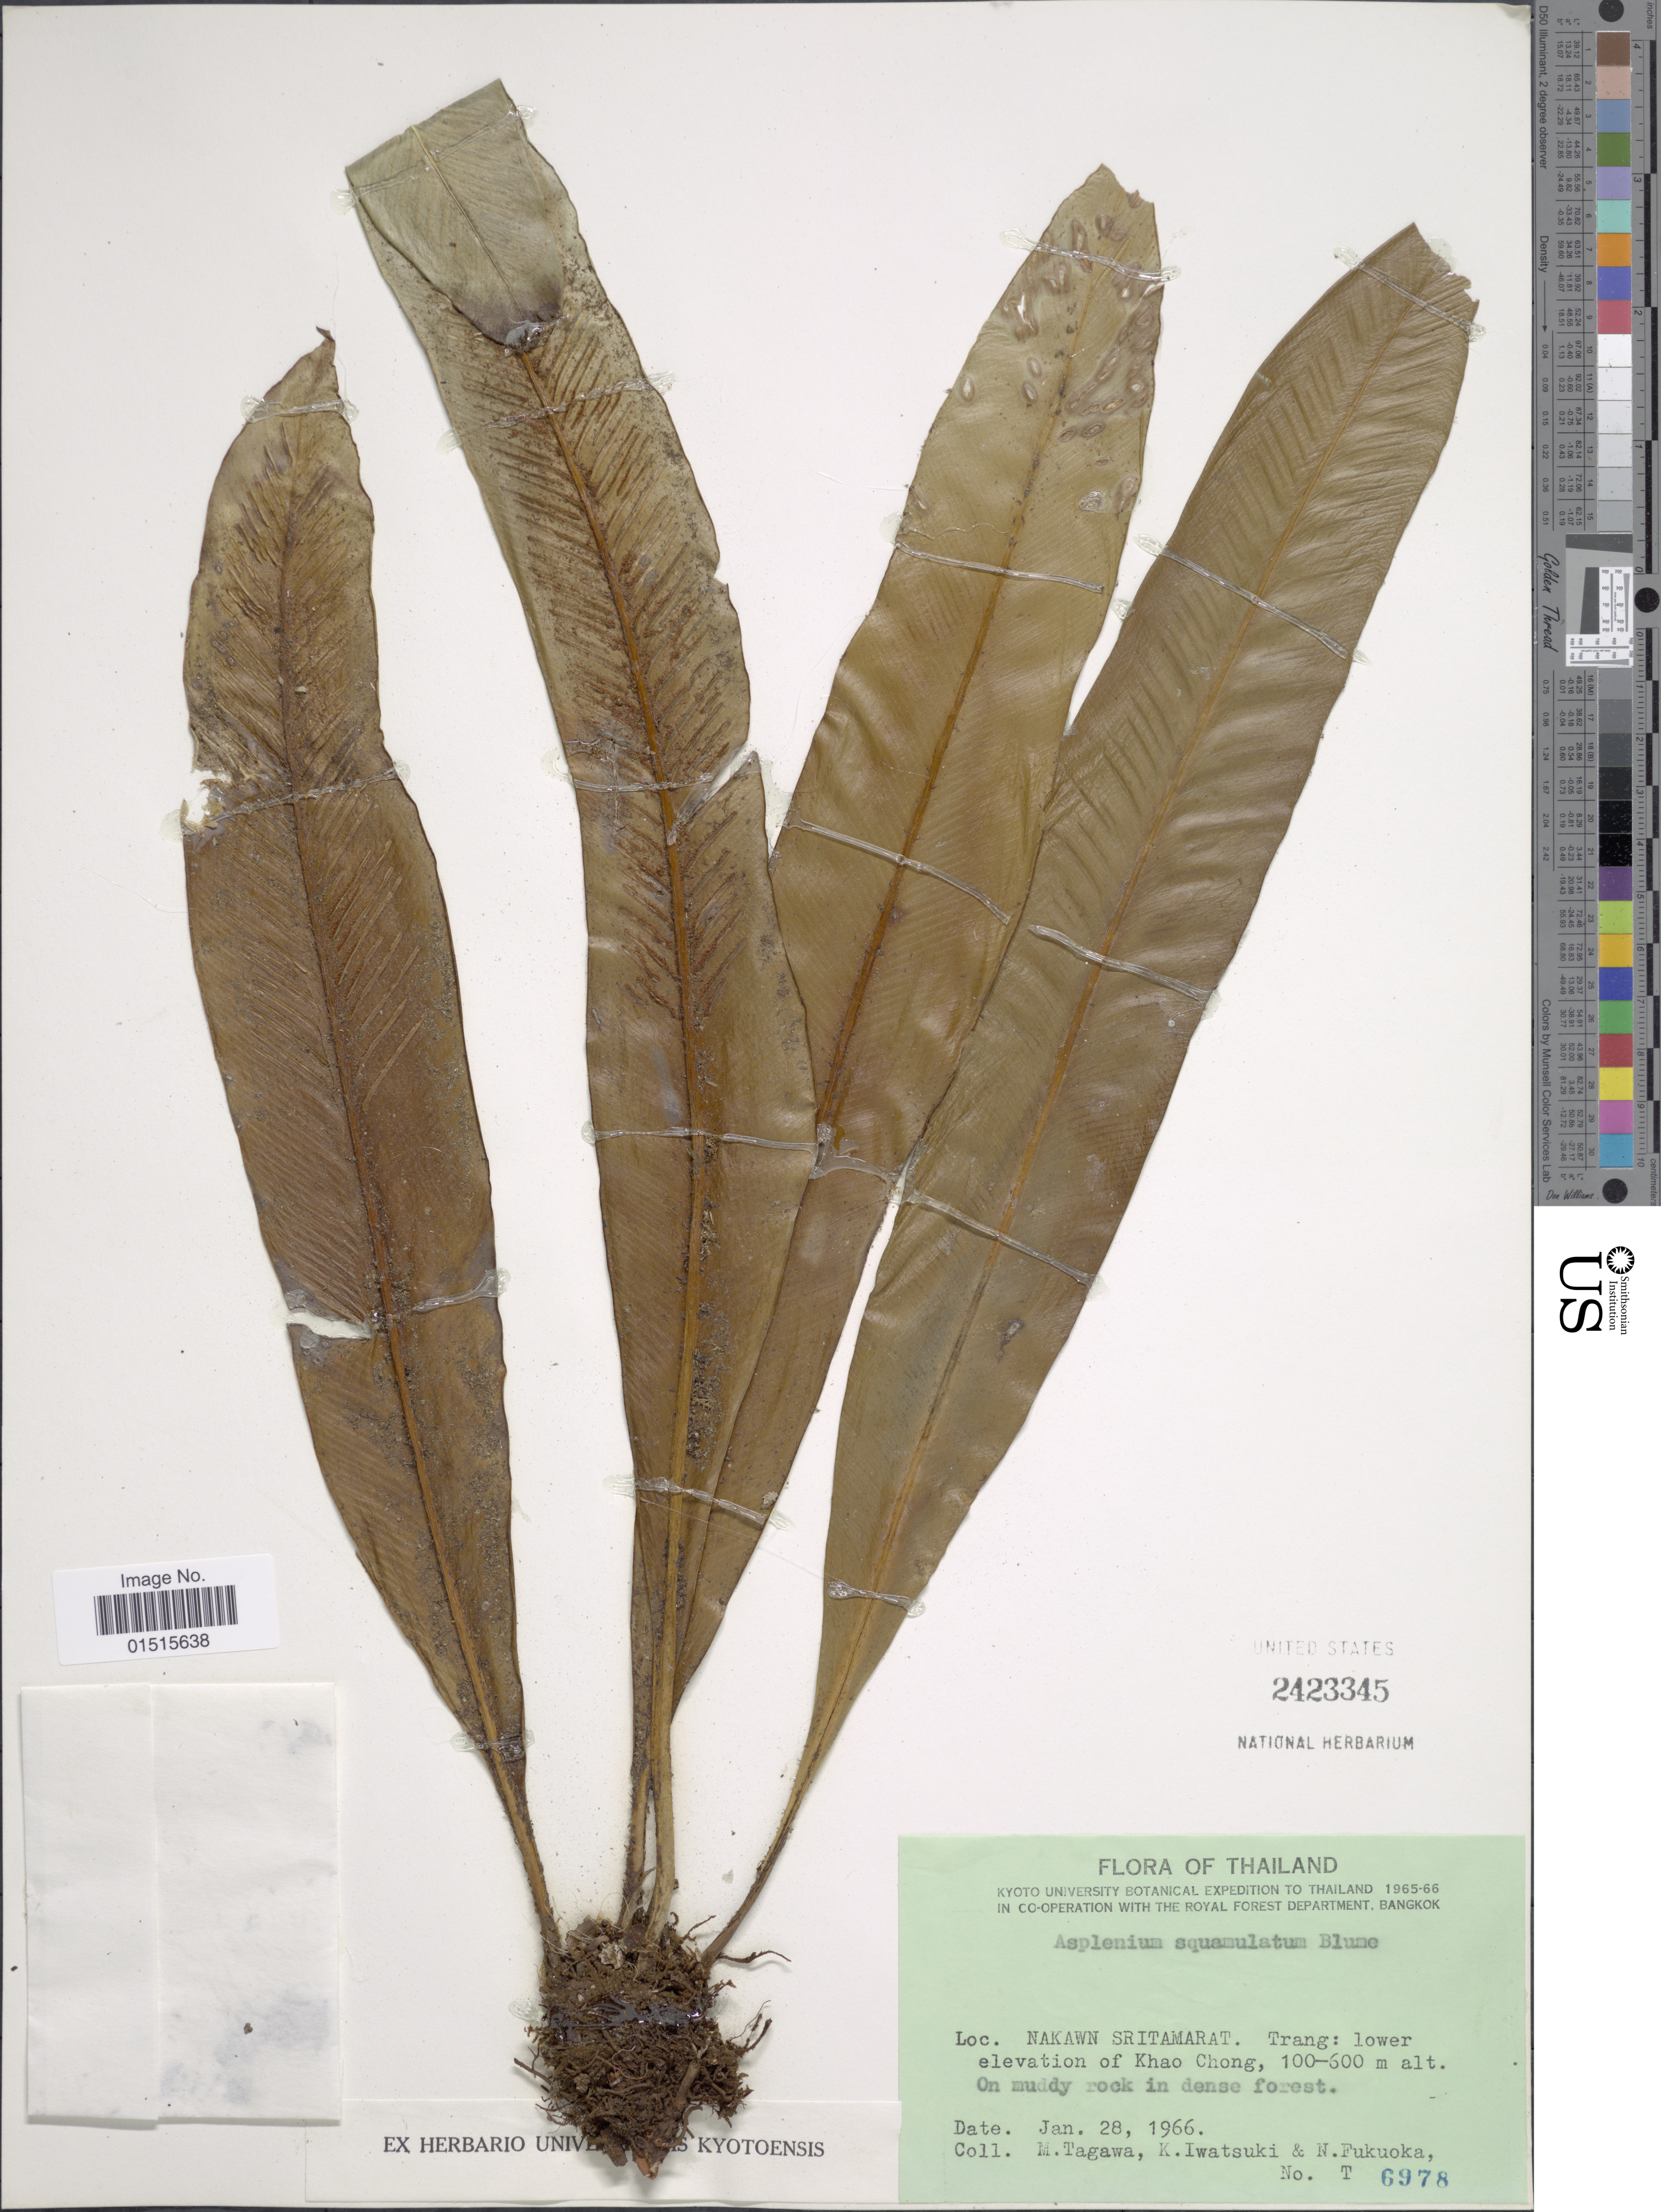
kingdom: Plantae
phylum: Tracheophyta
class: Polypodiopsida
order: Polypodiales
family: Aspleniaceae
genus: Asplenium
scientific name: Asplenium squamulatum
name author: Blume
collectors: M. Tagawa, K. Iwatsuki & N. Fukuoka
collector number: T6978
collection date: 1966-01-28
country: Thailand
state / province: Trang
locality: Nakawn Sritamarat: lower elevation of Khao Chong, on muddy rock in dense forest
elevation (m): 100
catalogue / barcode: US 2423345